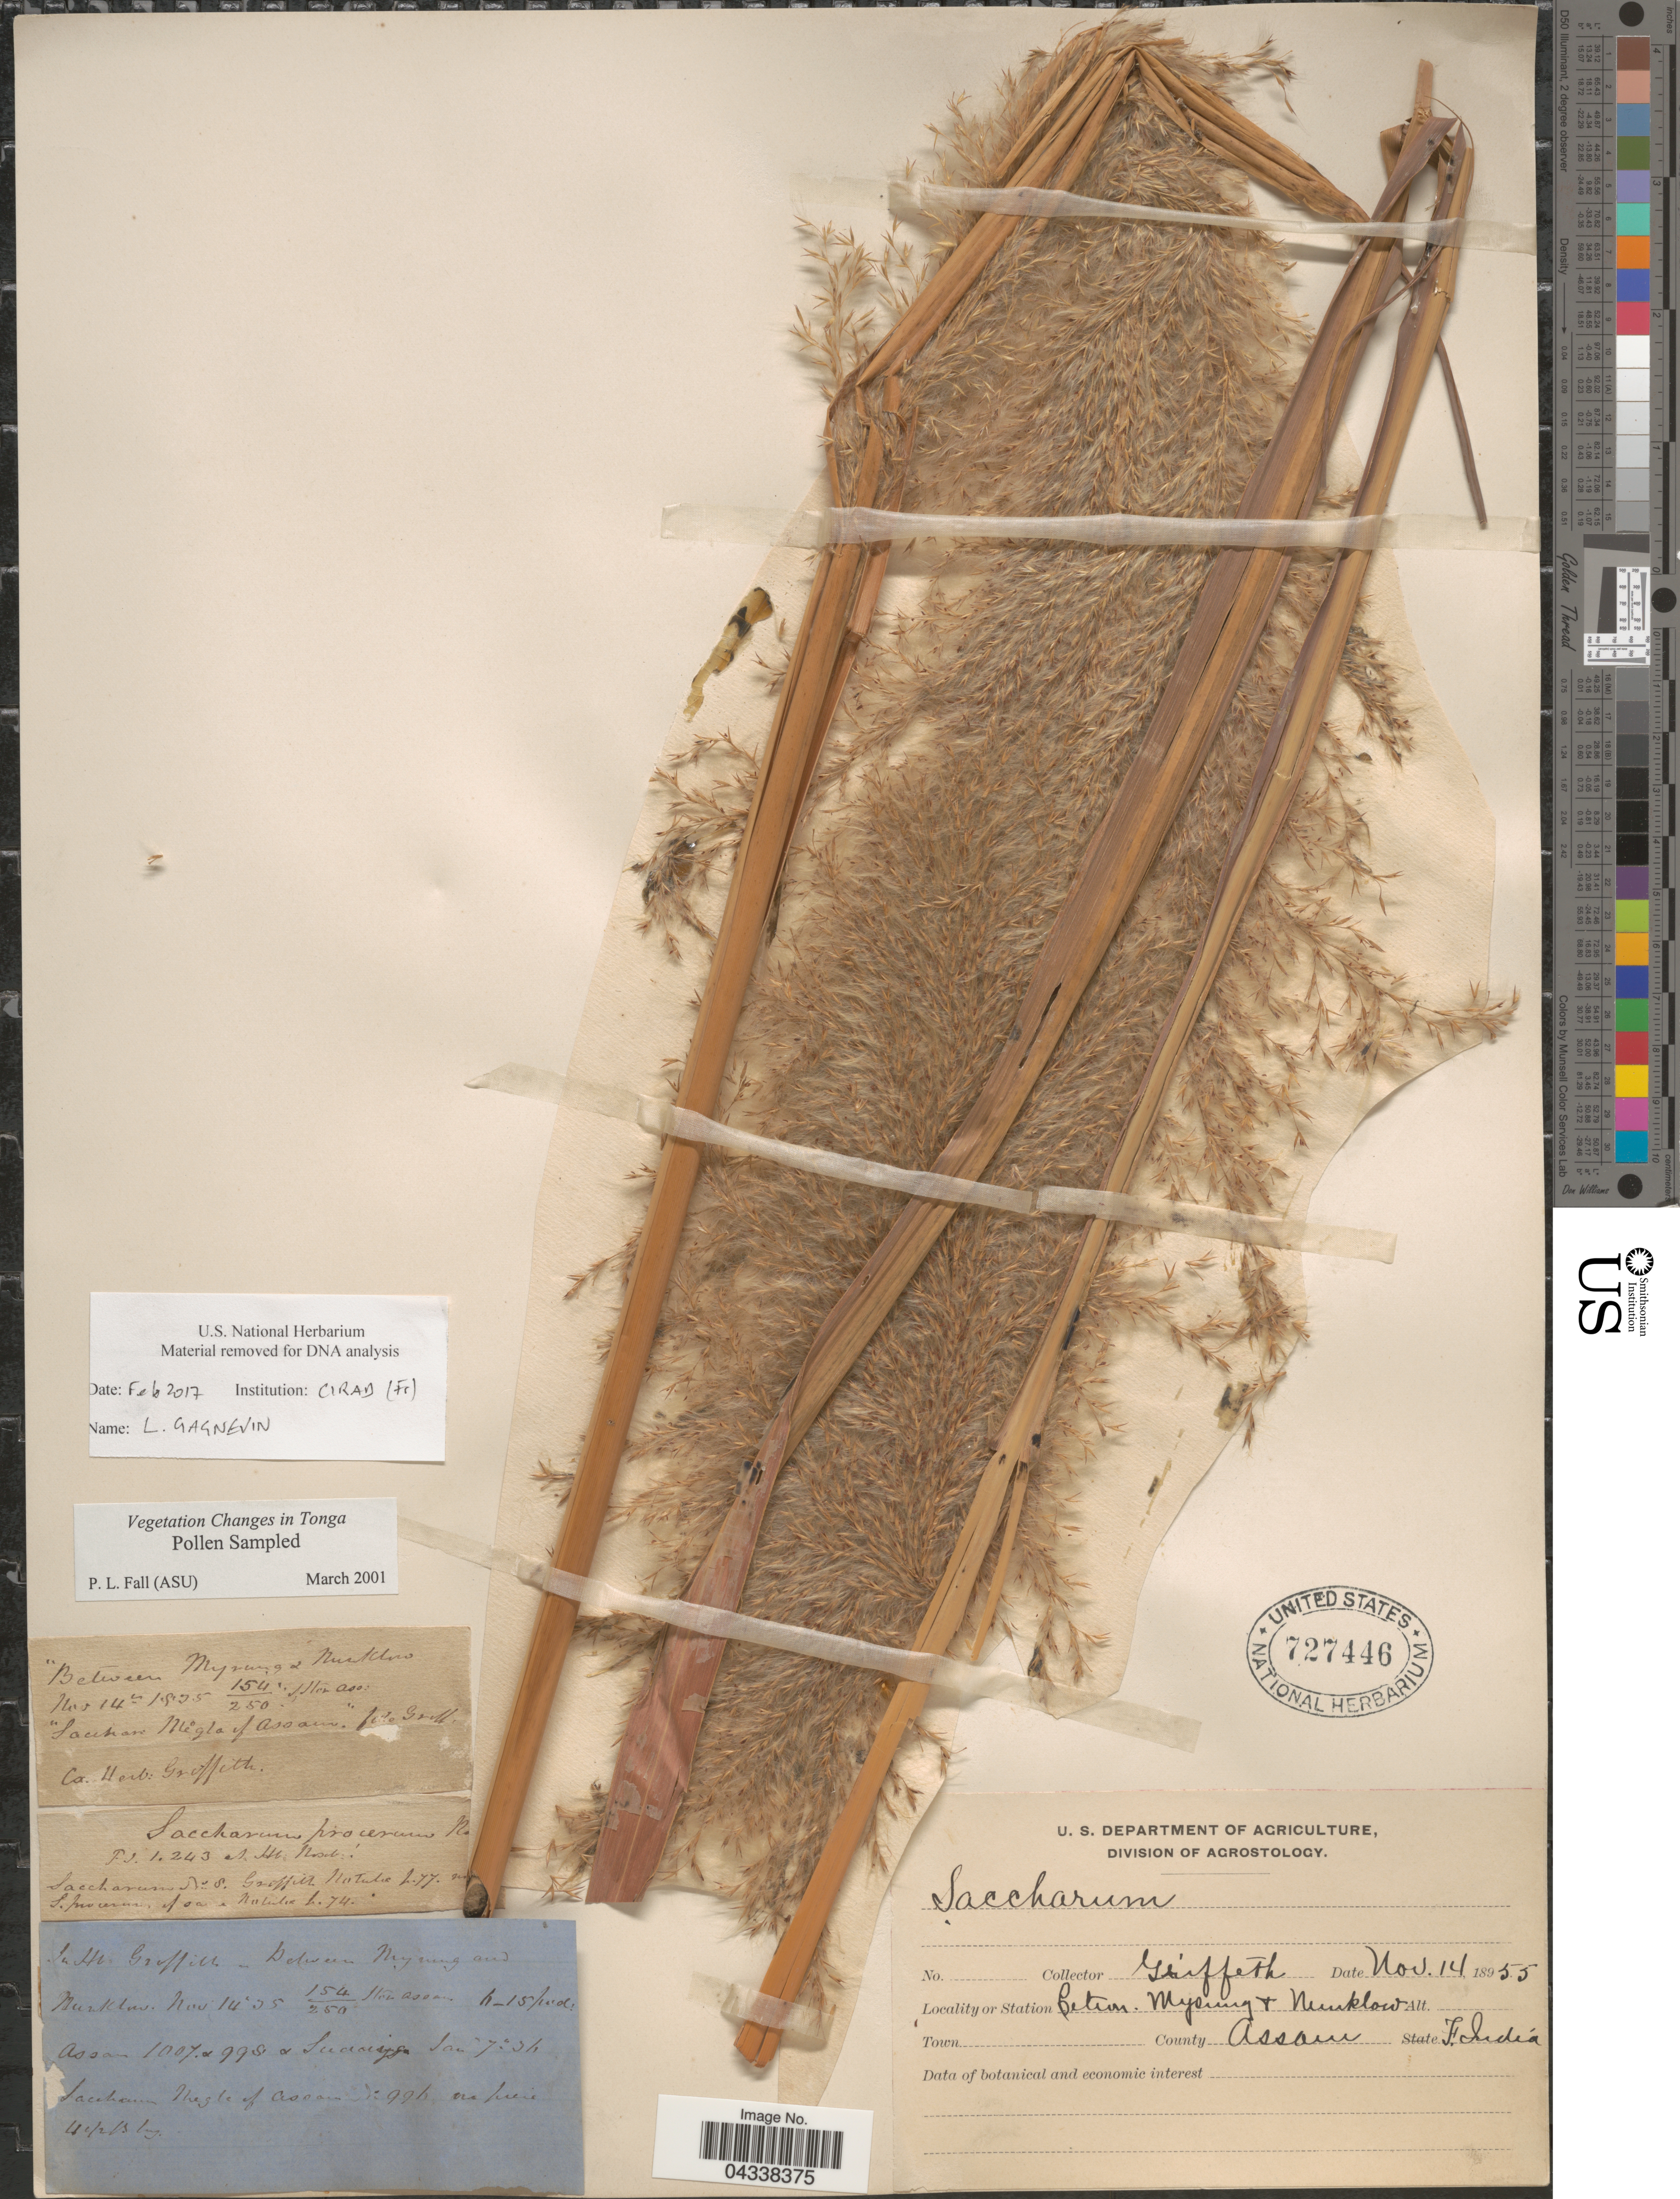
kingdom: Plantae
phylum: Tracheophyta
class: Liliopsida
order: Poales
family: Poaceae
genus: Saccharum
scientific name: Saccharum officinarum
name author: L.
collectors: -. Griffith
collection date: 1855-11-14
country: India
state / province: Assam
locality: Ceteon. [interpreted] Mysung & Nunklow. County Assam.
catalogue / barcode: US 727446